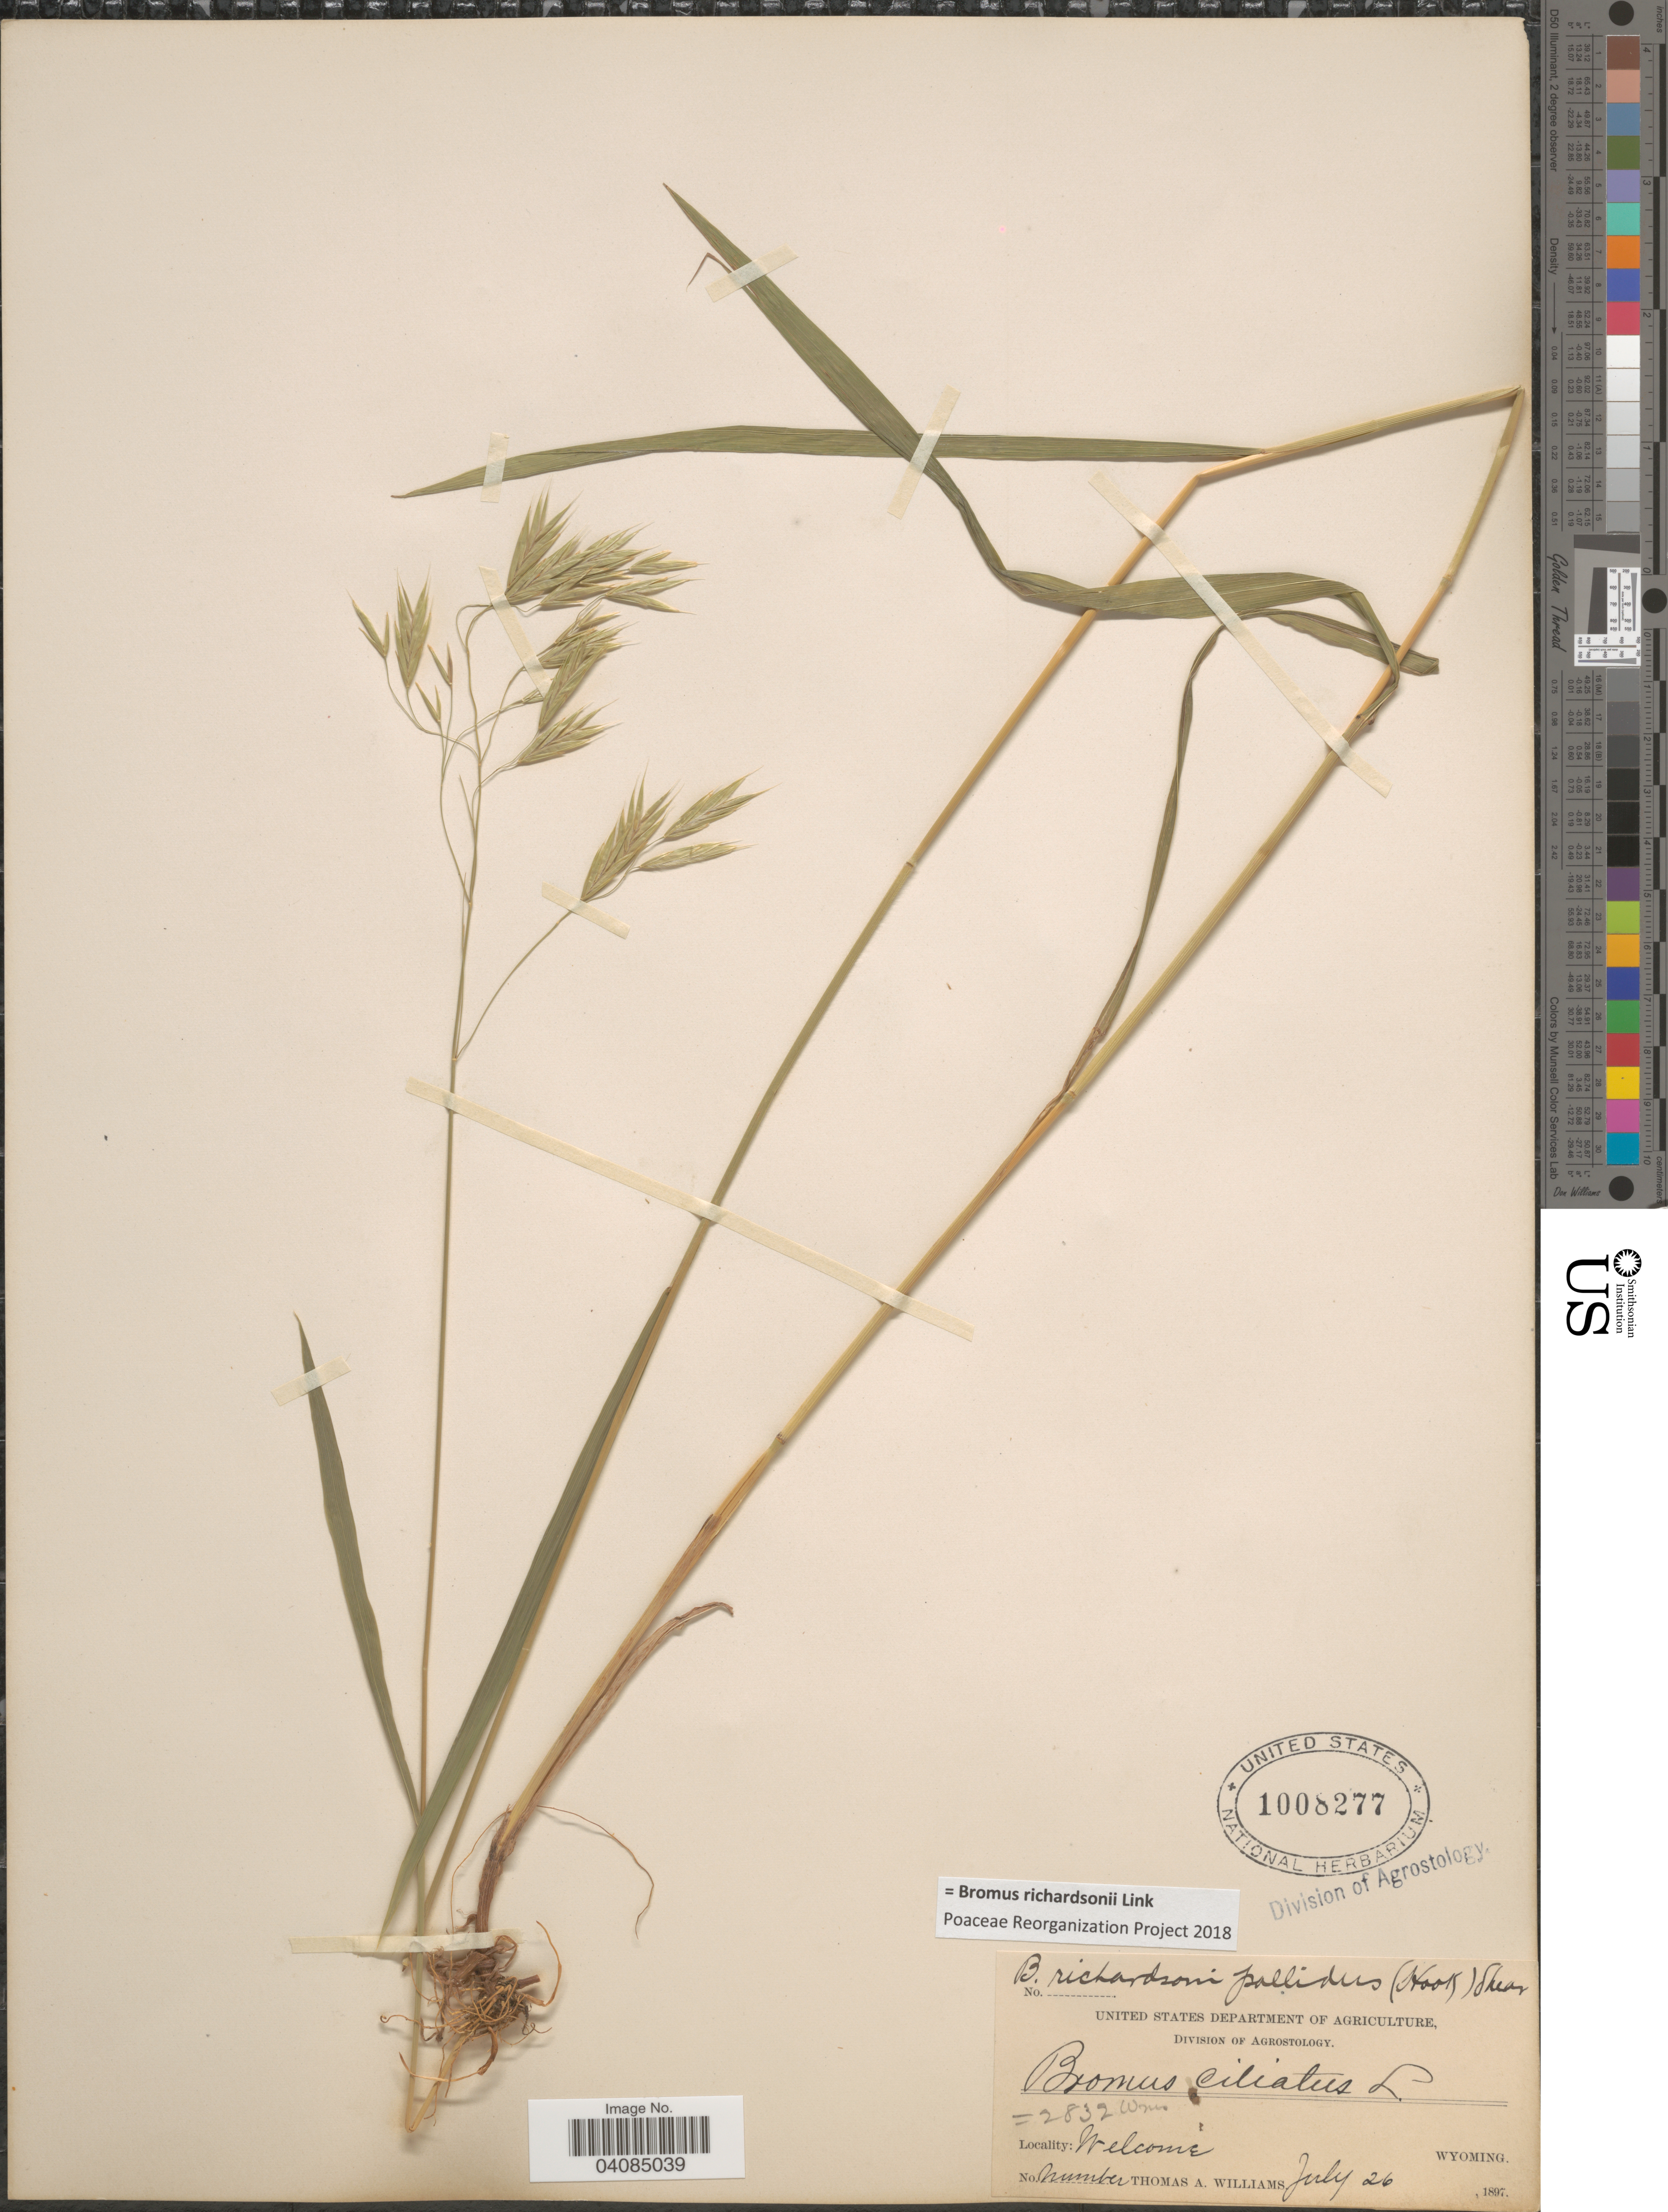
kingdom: Plantae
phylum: Tracheophyta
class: Liliopsida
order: Poales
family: Poaceae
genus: Bromus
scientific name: Bromus racemosus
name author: L.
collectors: T. A. Williams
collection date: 1897-07-26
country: United States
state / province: Wyoming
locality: Welcome.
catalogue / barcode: US 1008277